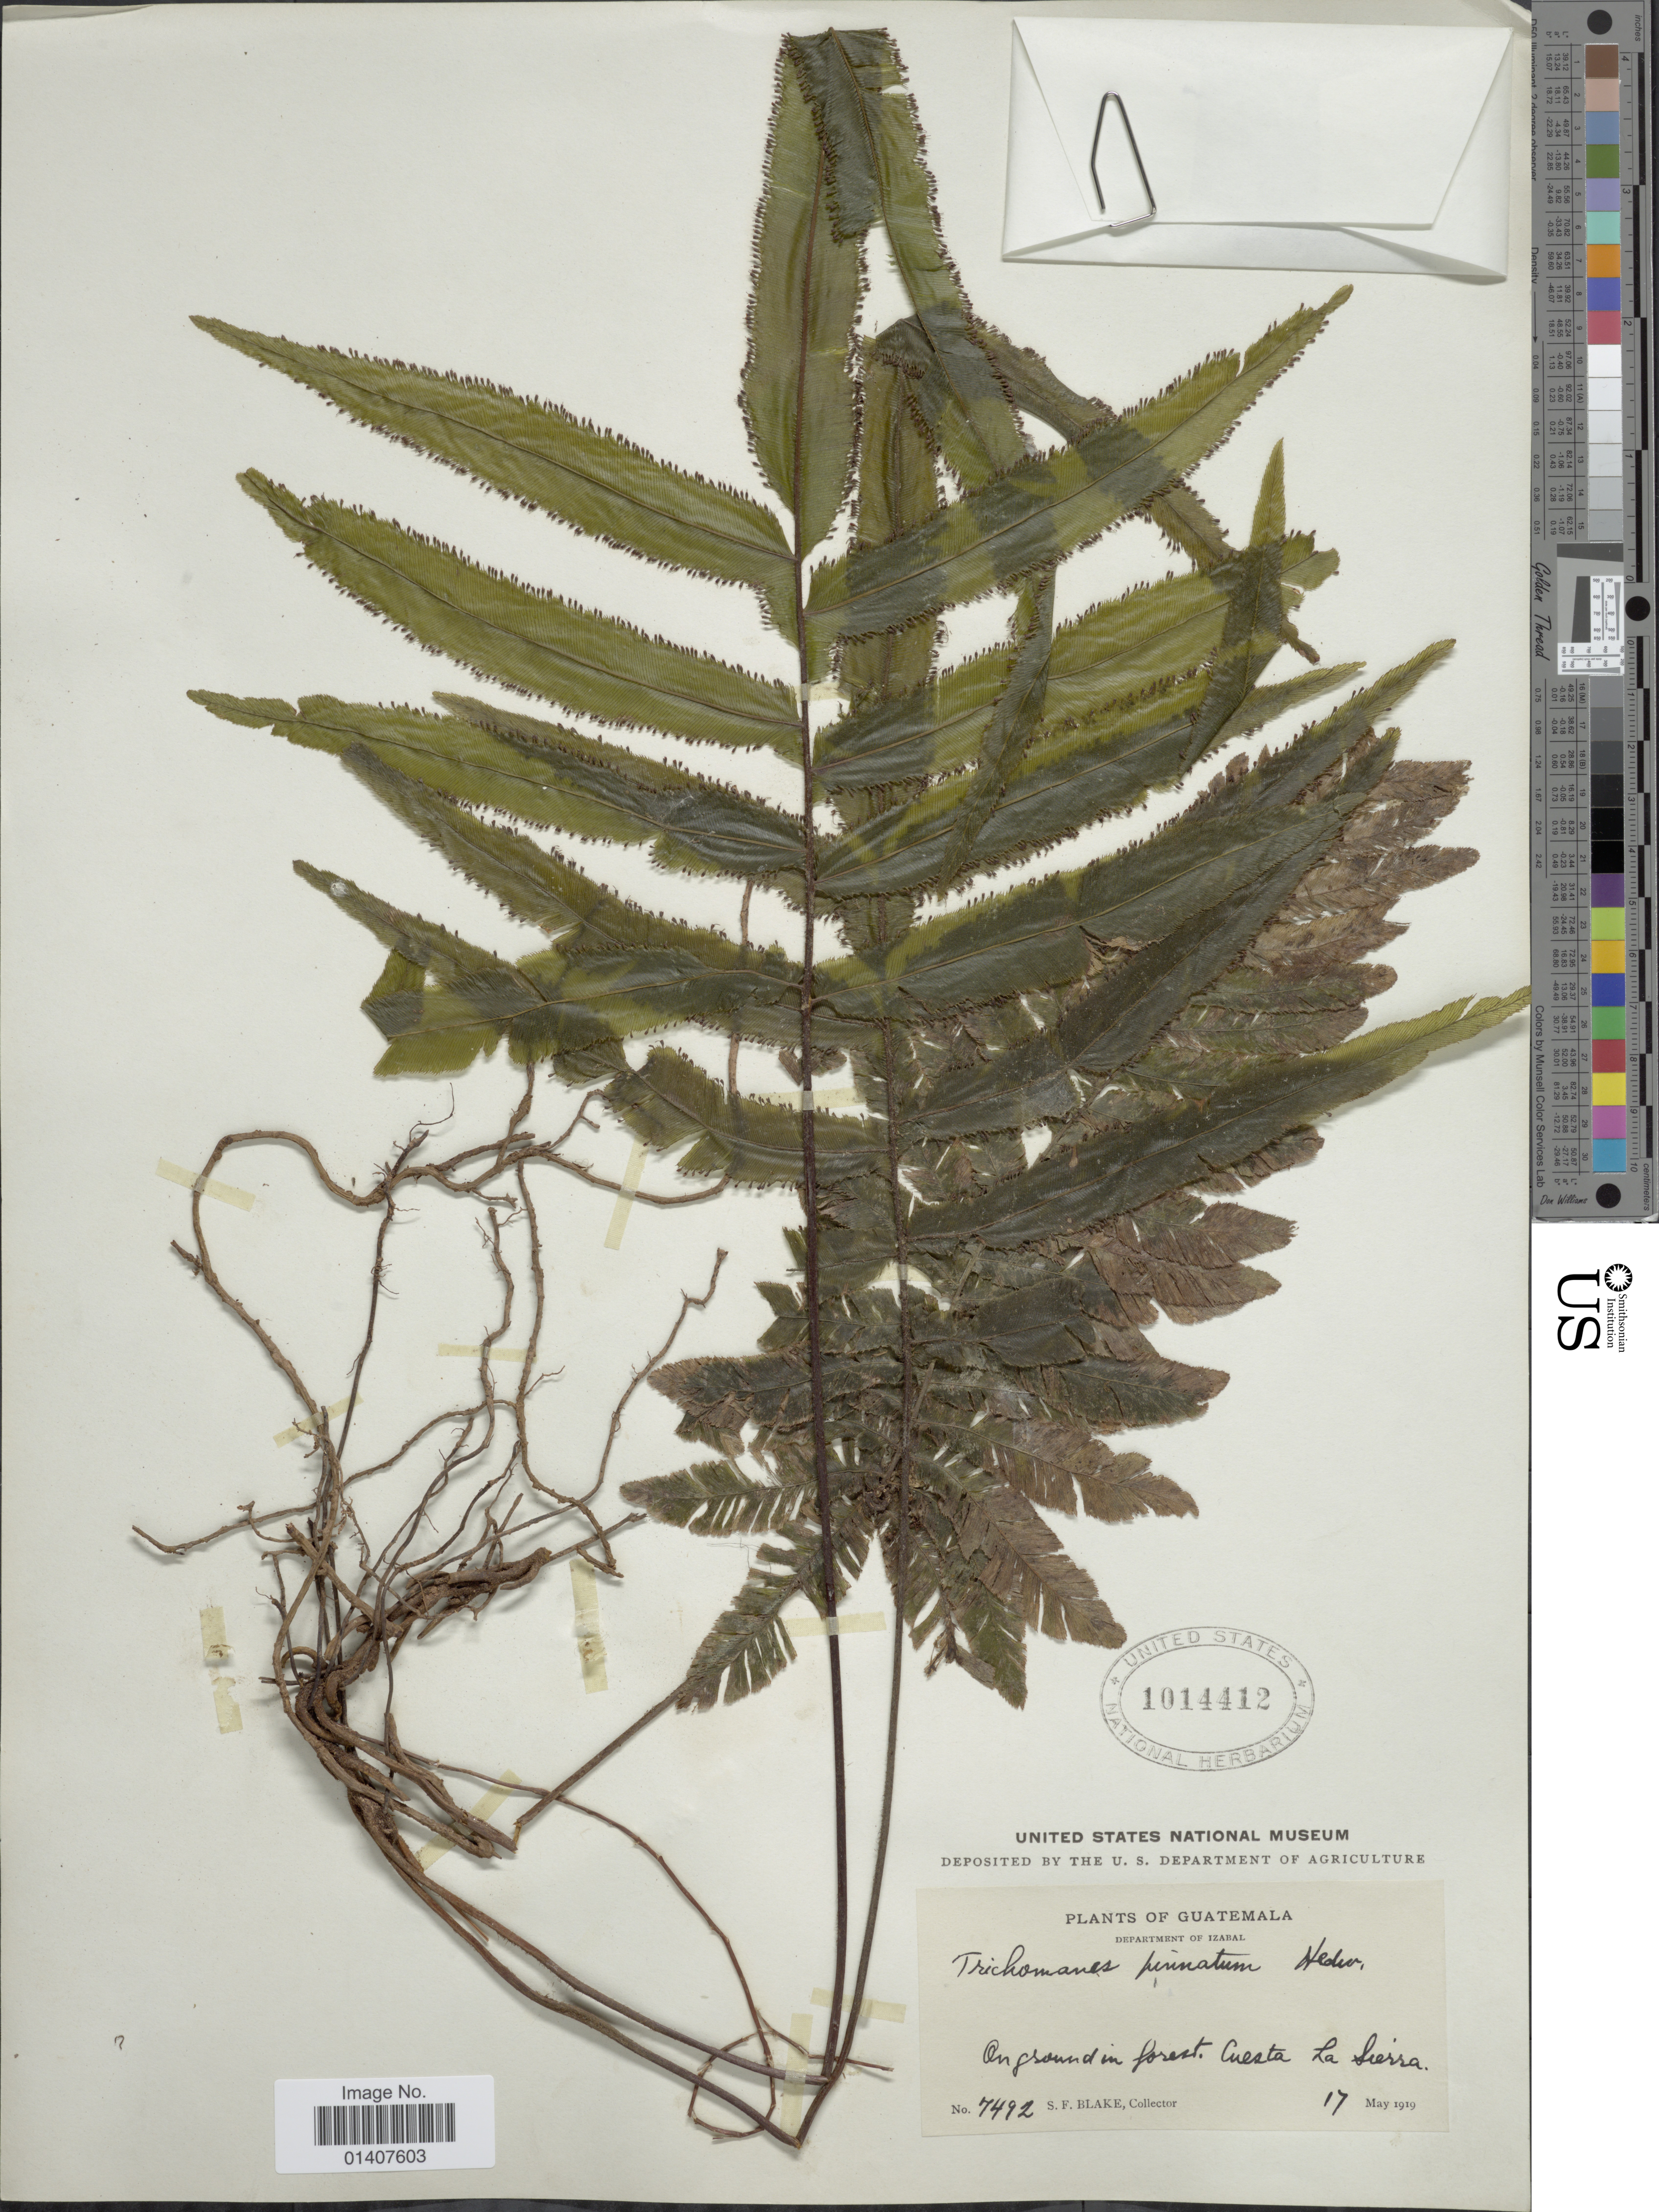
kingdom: Plantae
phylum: Tracheophyta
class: Polypodiopsida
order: Hymenophyllales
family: Hymenophyllaceae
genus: Trichomanes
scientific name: Trichomanes pinnatum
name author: Hedw.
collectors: S. Blake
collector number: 7492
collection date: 1919-05-17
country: Guatemala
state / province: Izabal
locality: Department of Izabal, On ground in forest, Cuesta la Sierra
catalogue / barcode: US 1014412